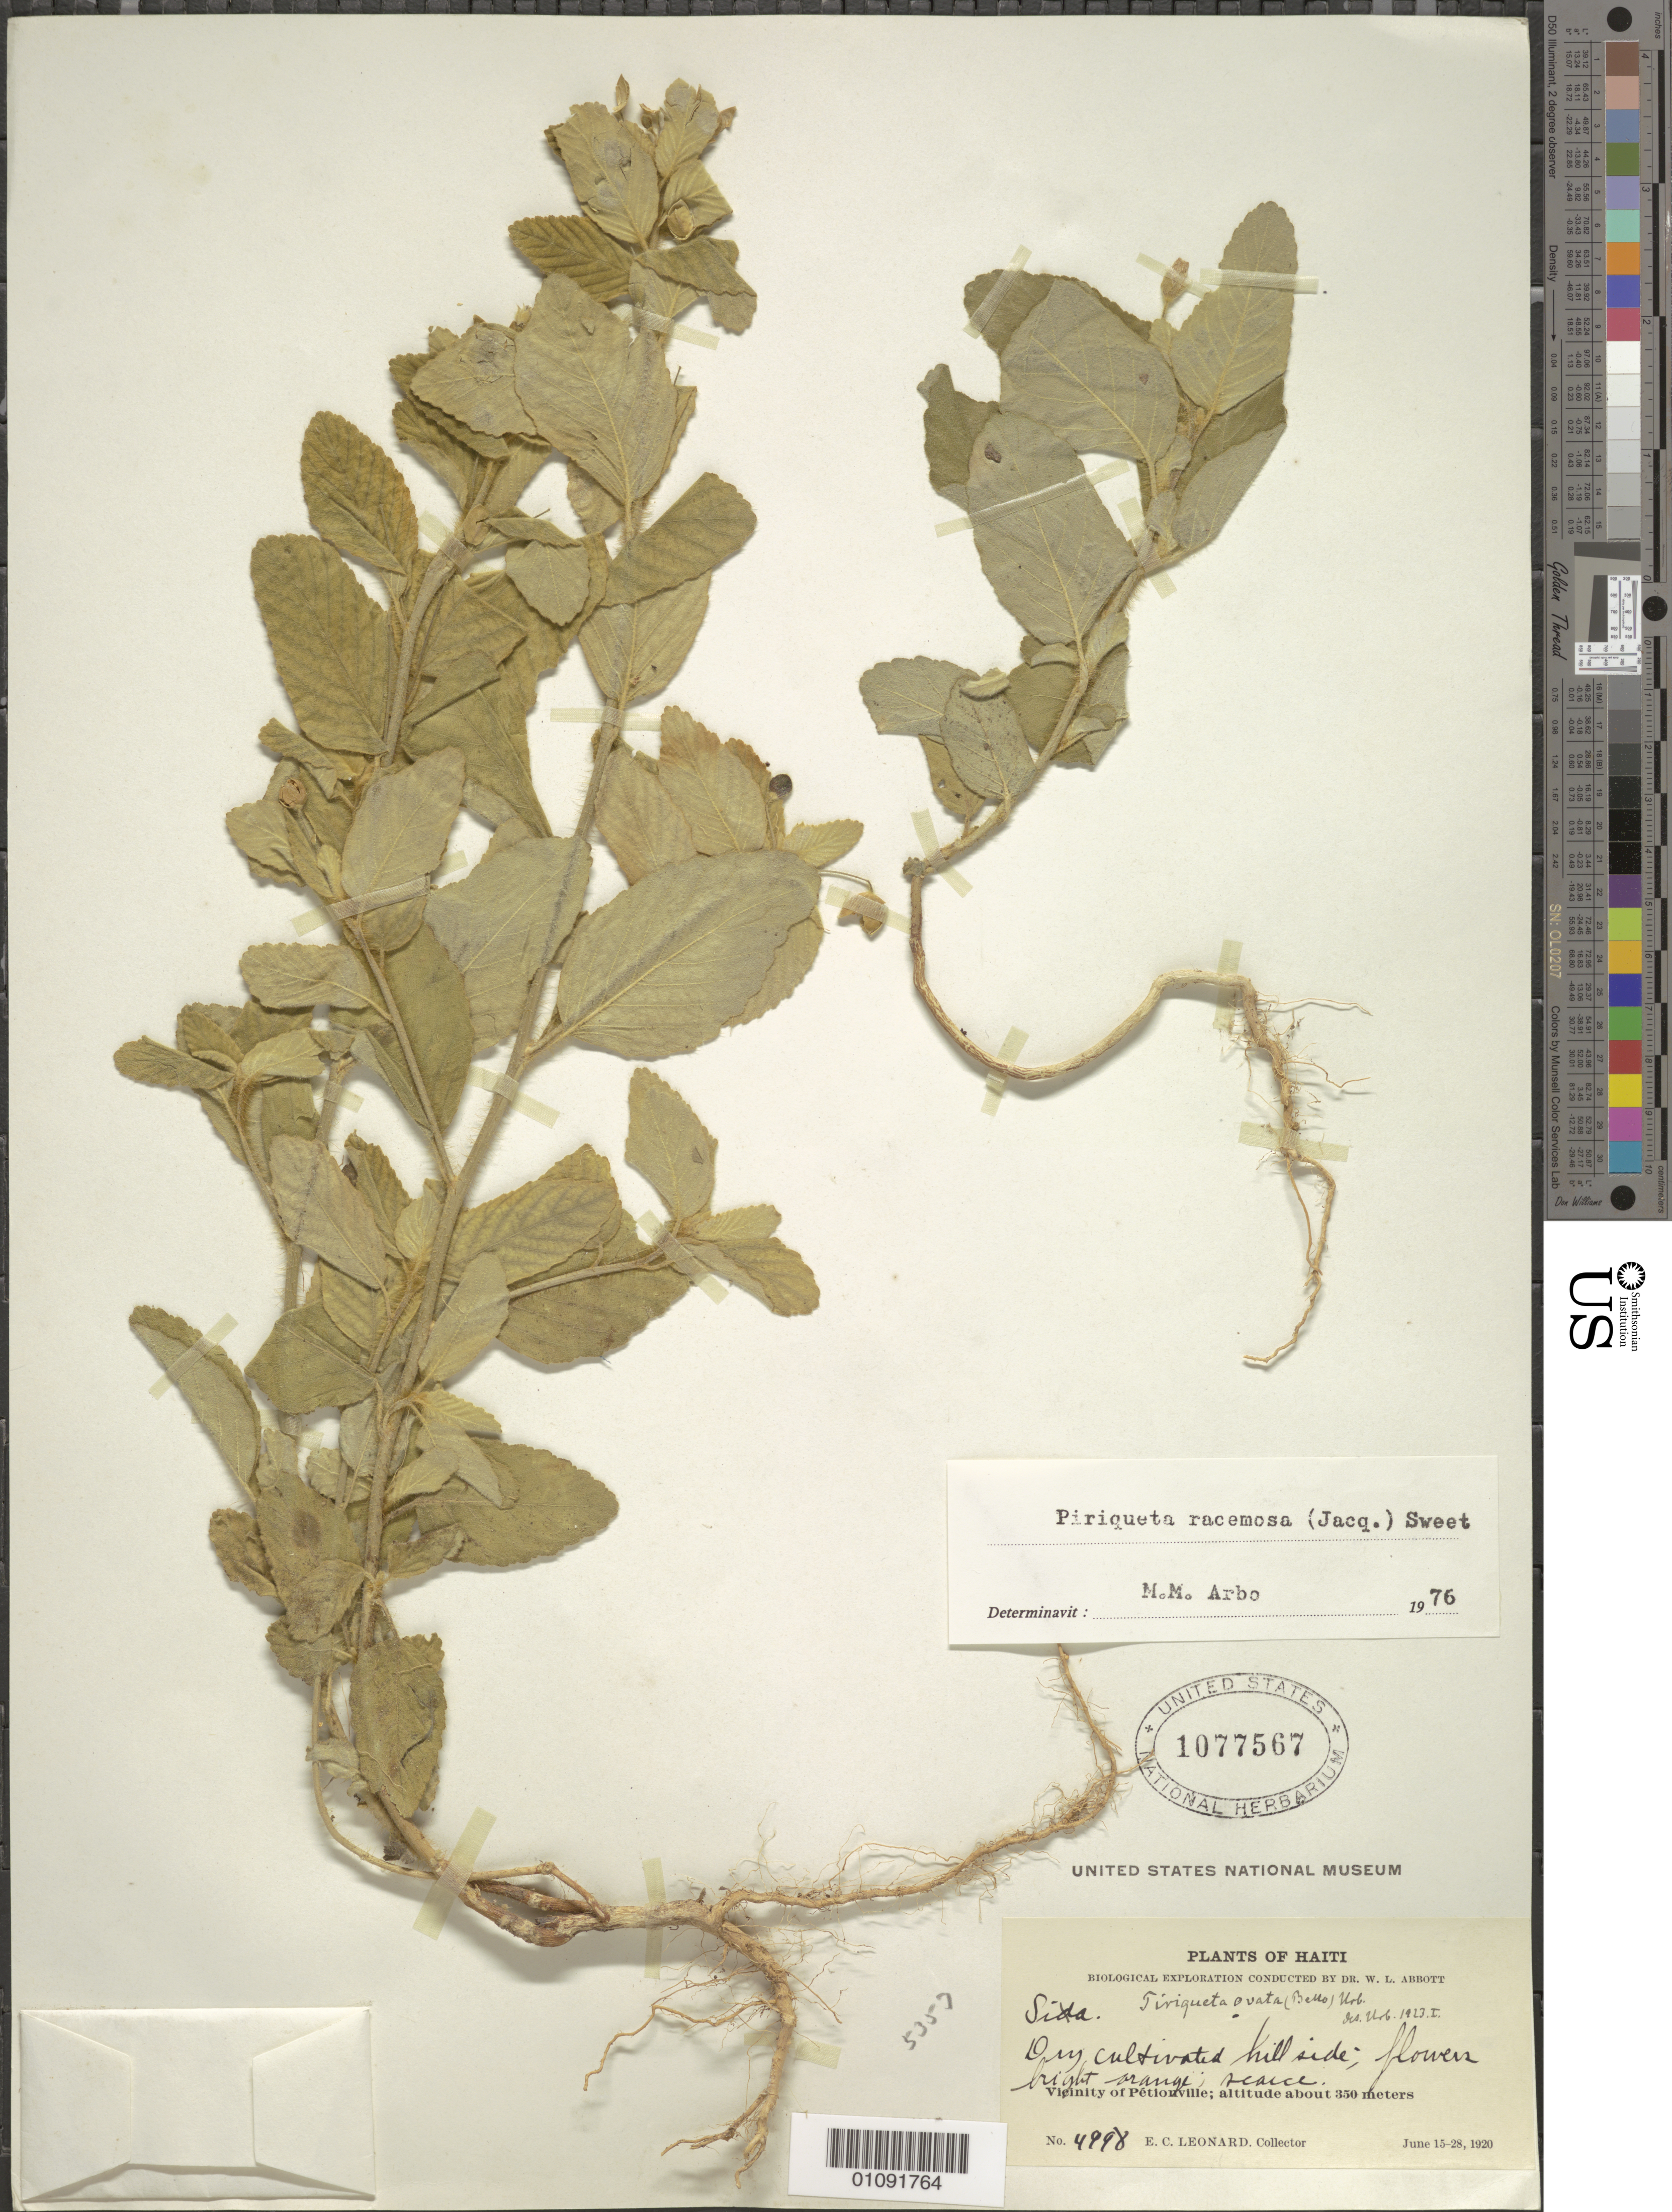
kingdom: Plantae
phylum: Tracheophyta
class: Magnoliopsida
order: Malpighiales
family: Turneraceae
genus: Piriqueta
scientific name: Piriqueta racemosa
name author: (Jacq.) Sweet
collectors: E. C. Leonard & E. S. Howard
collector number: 4998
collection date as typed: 15 Jun 1920 to 28 Jun 1920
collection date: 1920-06-15/1920-06-28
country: Haiti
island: Hispaniola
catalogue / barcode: US 1077567